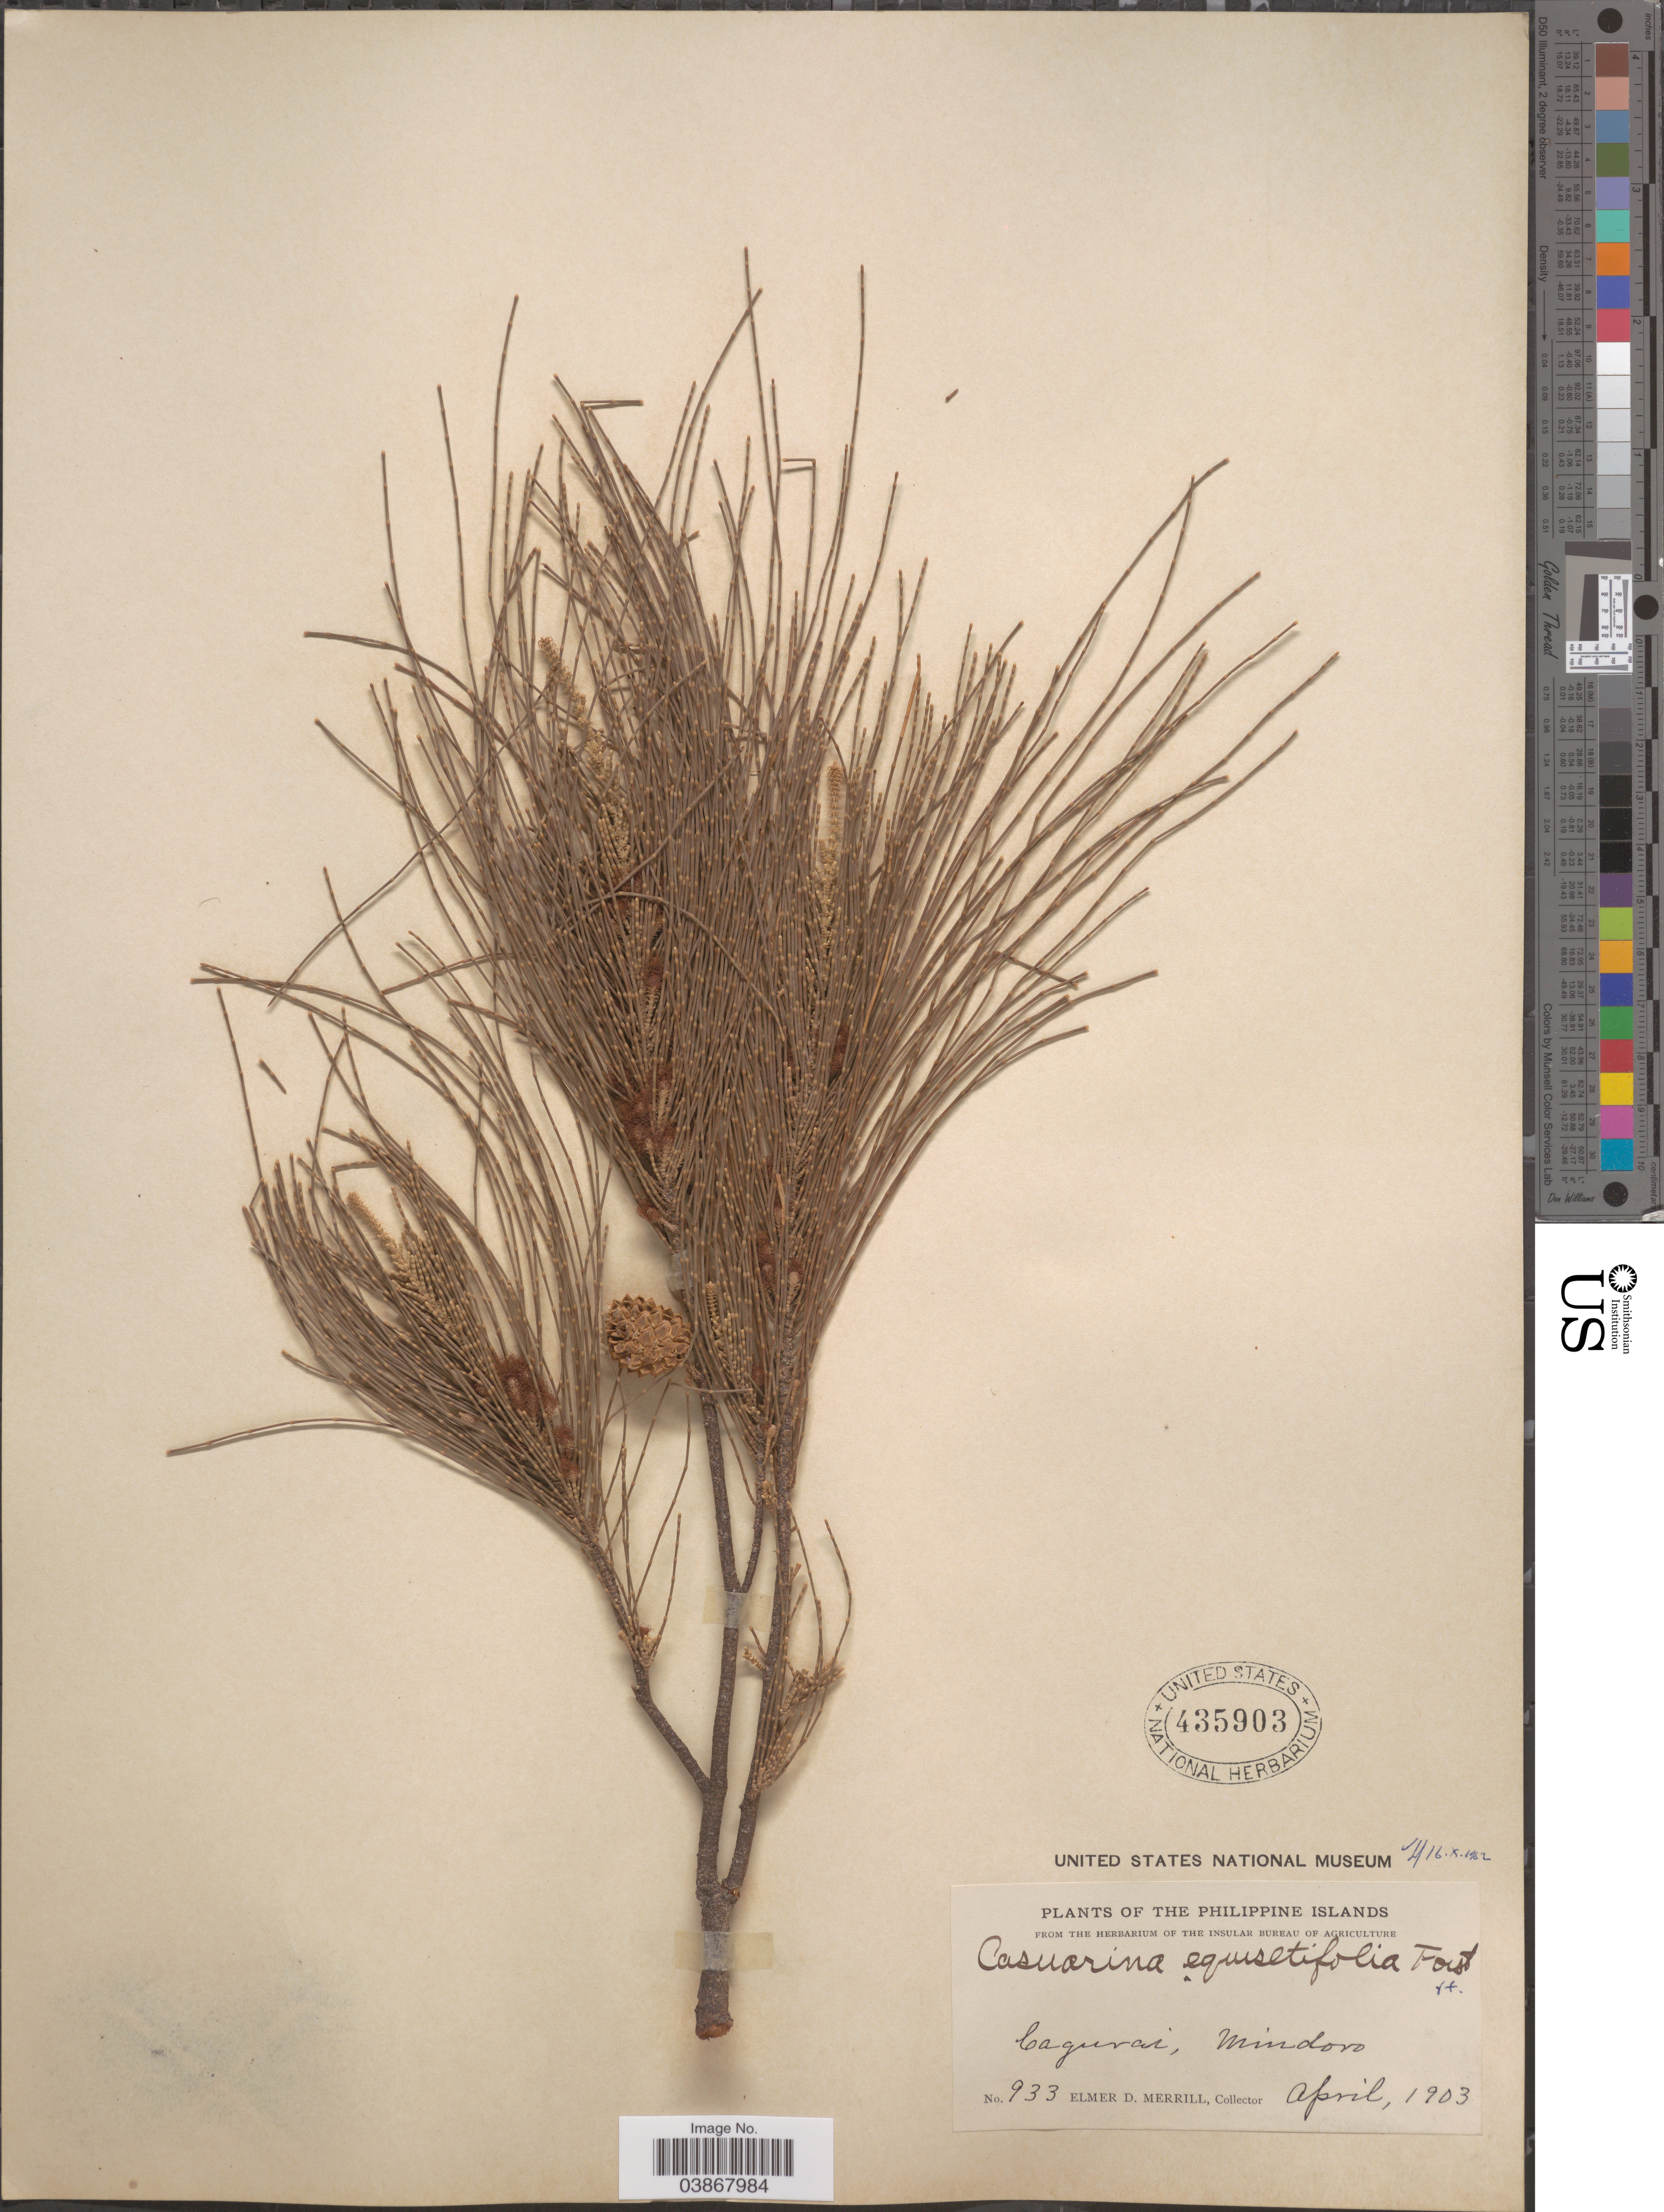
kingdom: Plantae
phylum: Tracheophyta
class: Magnoliopsida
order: Fagales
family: Casuarinaceae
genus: Casuarina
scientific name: Casuarina equisetifolia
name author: L.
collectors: E. D. Merrill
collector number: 933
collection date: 1903-04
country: Philippines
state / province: Mimaropa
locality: Cagurai, Mindoro.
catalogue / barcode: US 435903